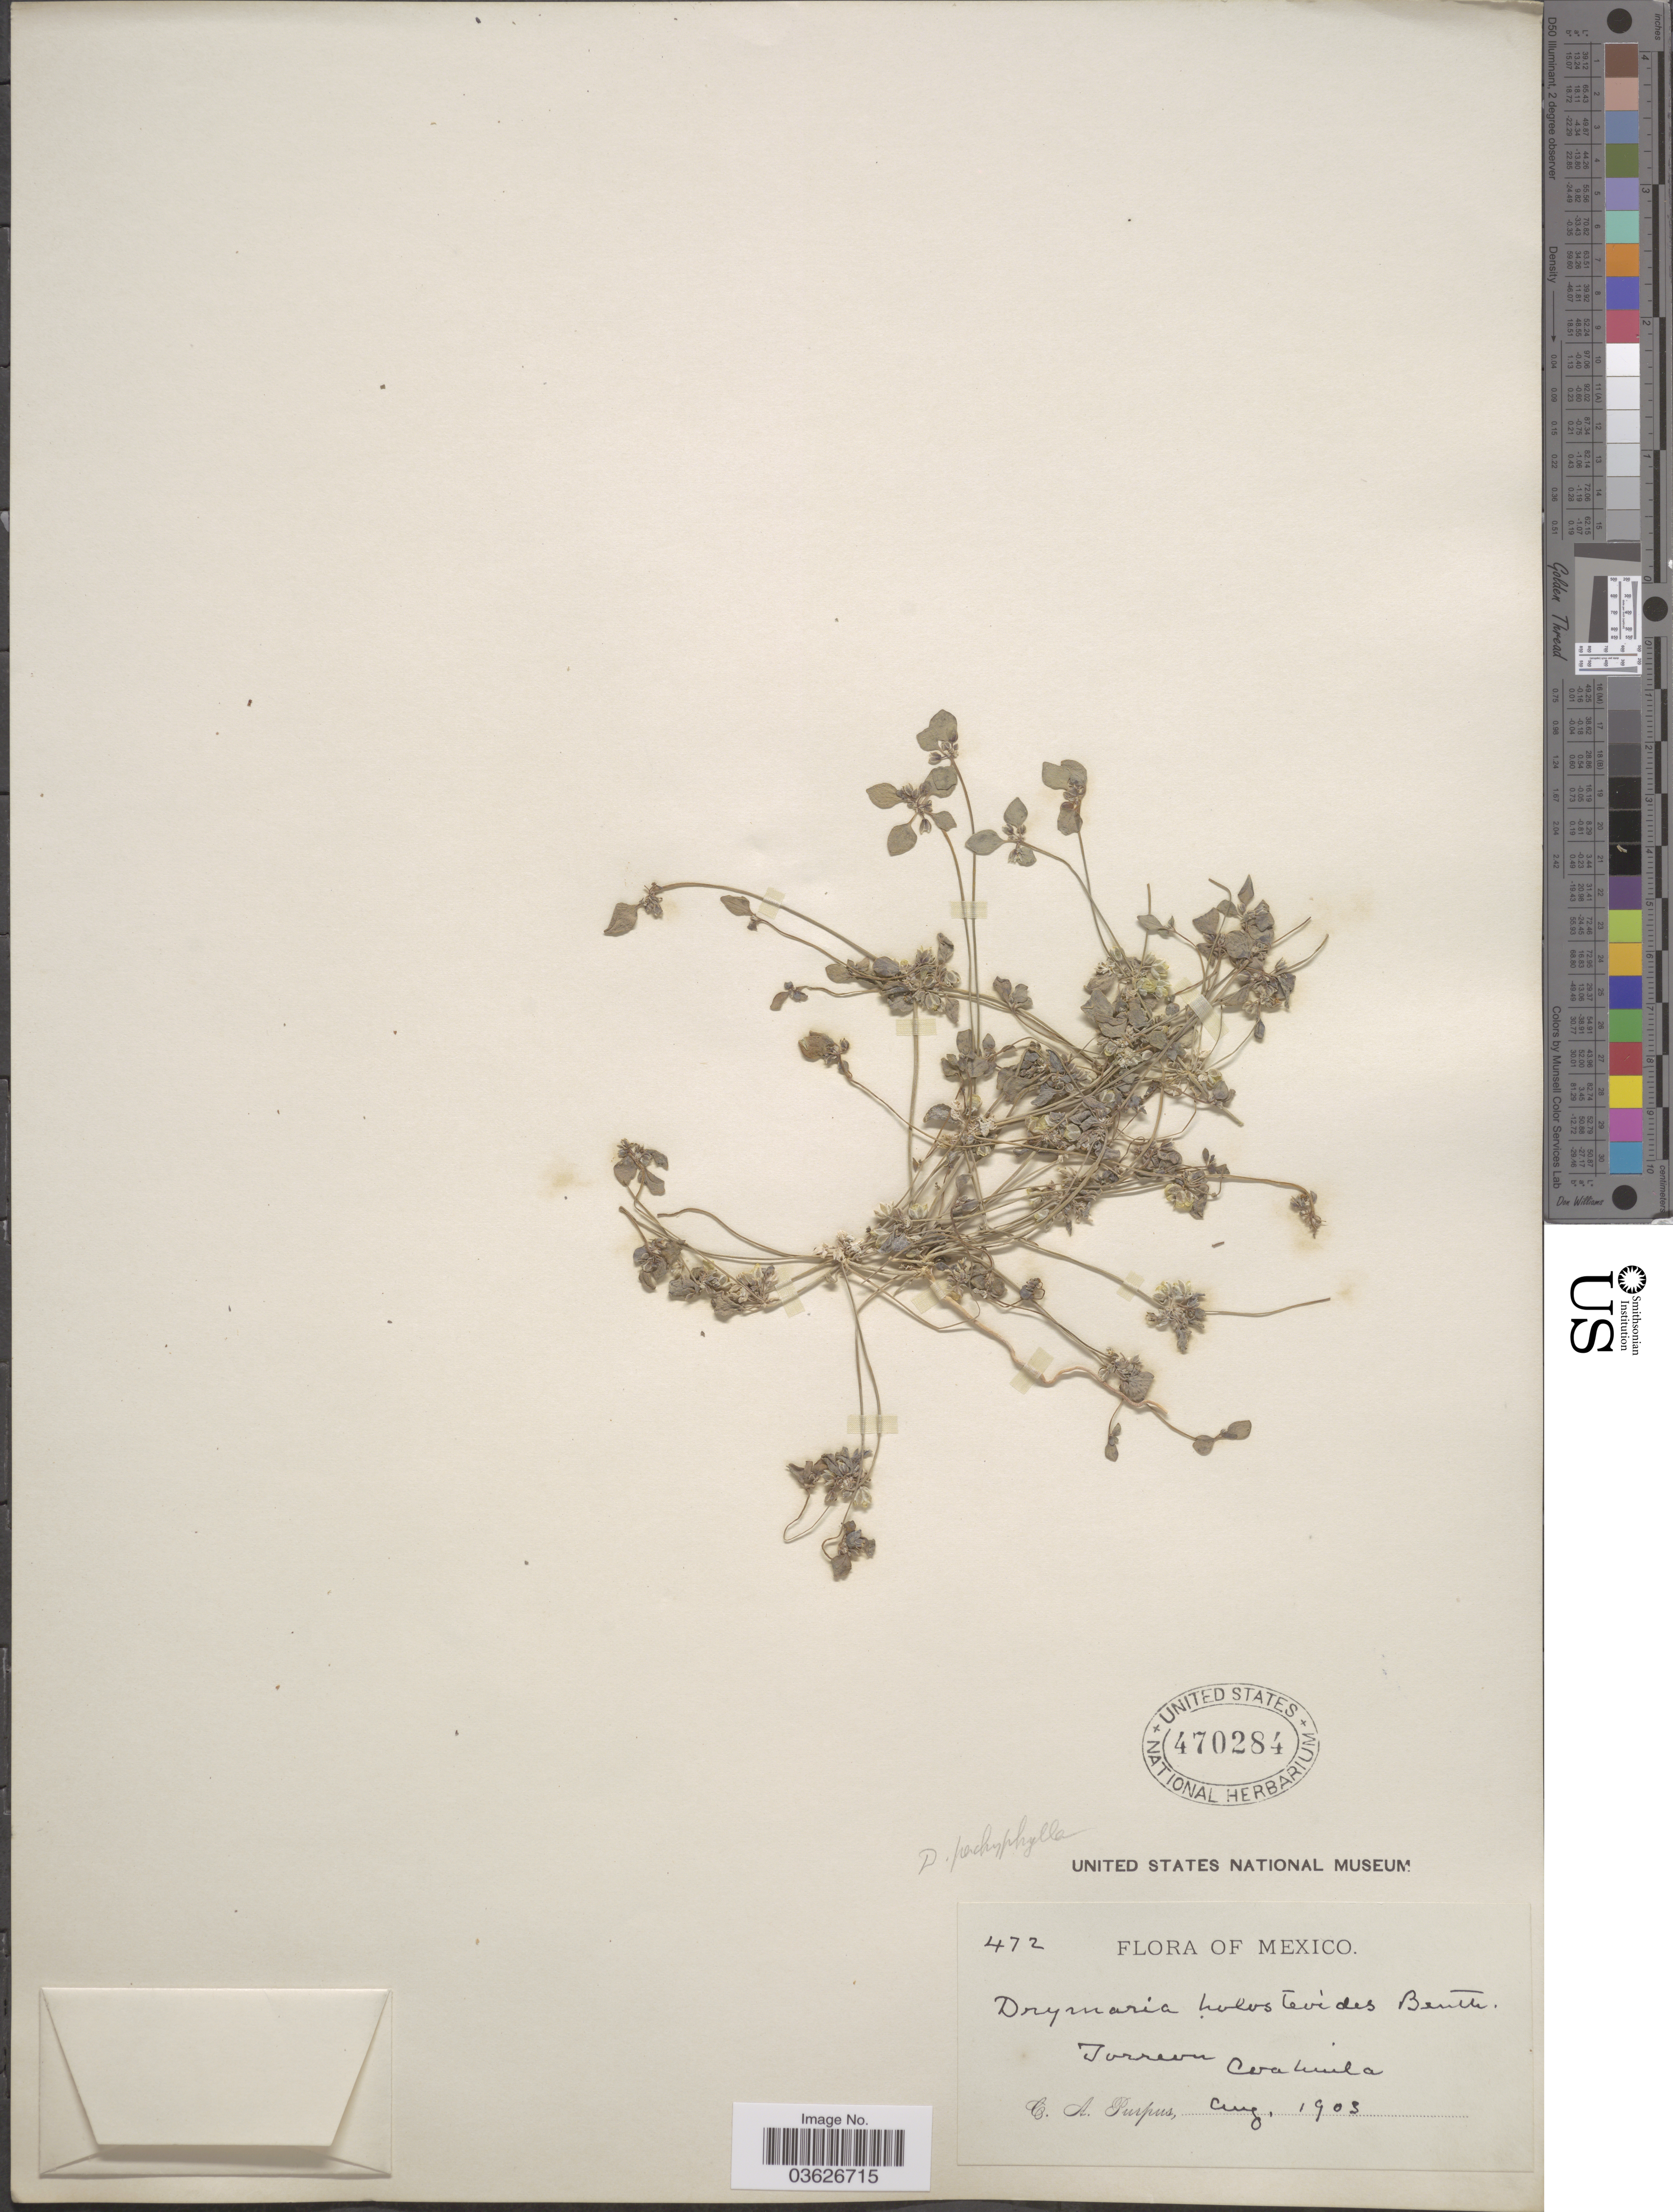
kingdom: Plantae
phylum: Tracheophyta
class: Magnoliopsida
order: Caryophyllales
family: Caryophyllaceae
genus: Drymaria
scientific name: Drymaria pachyphylla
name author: Wooton & Standl.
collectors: C. A. Purpus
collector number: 472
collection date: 1903-08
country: Mexico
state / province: Coahuila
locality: Torreon.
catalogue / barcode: US 470284